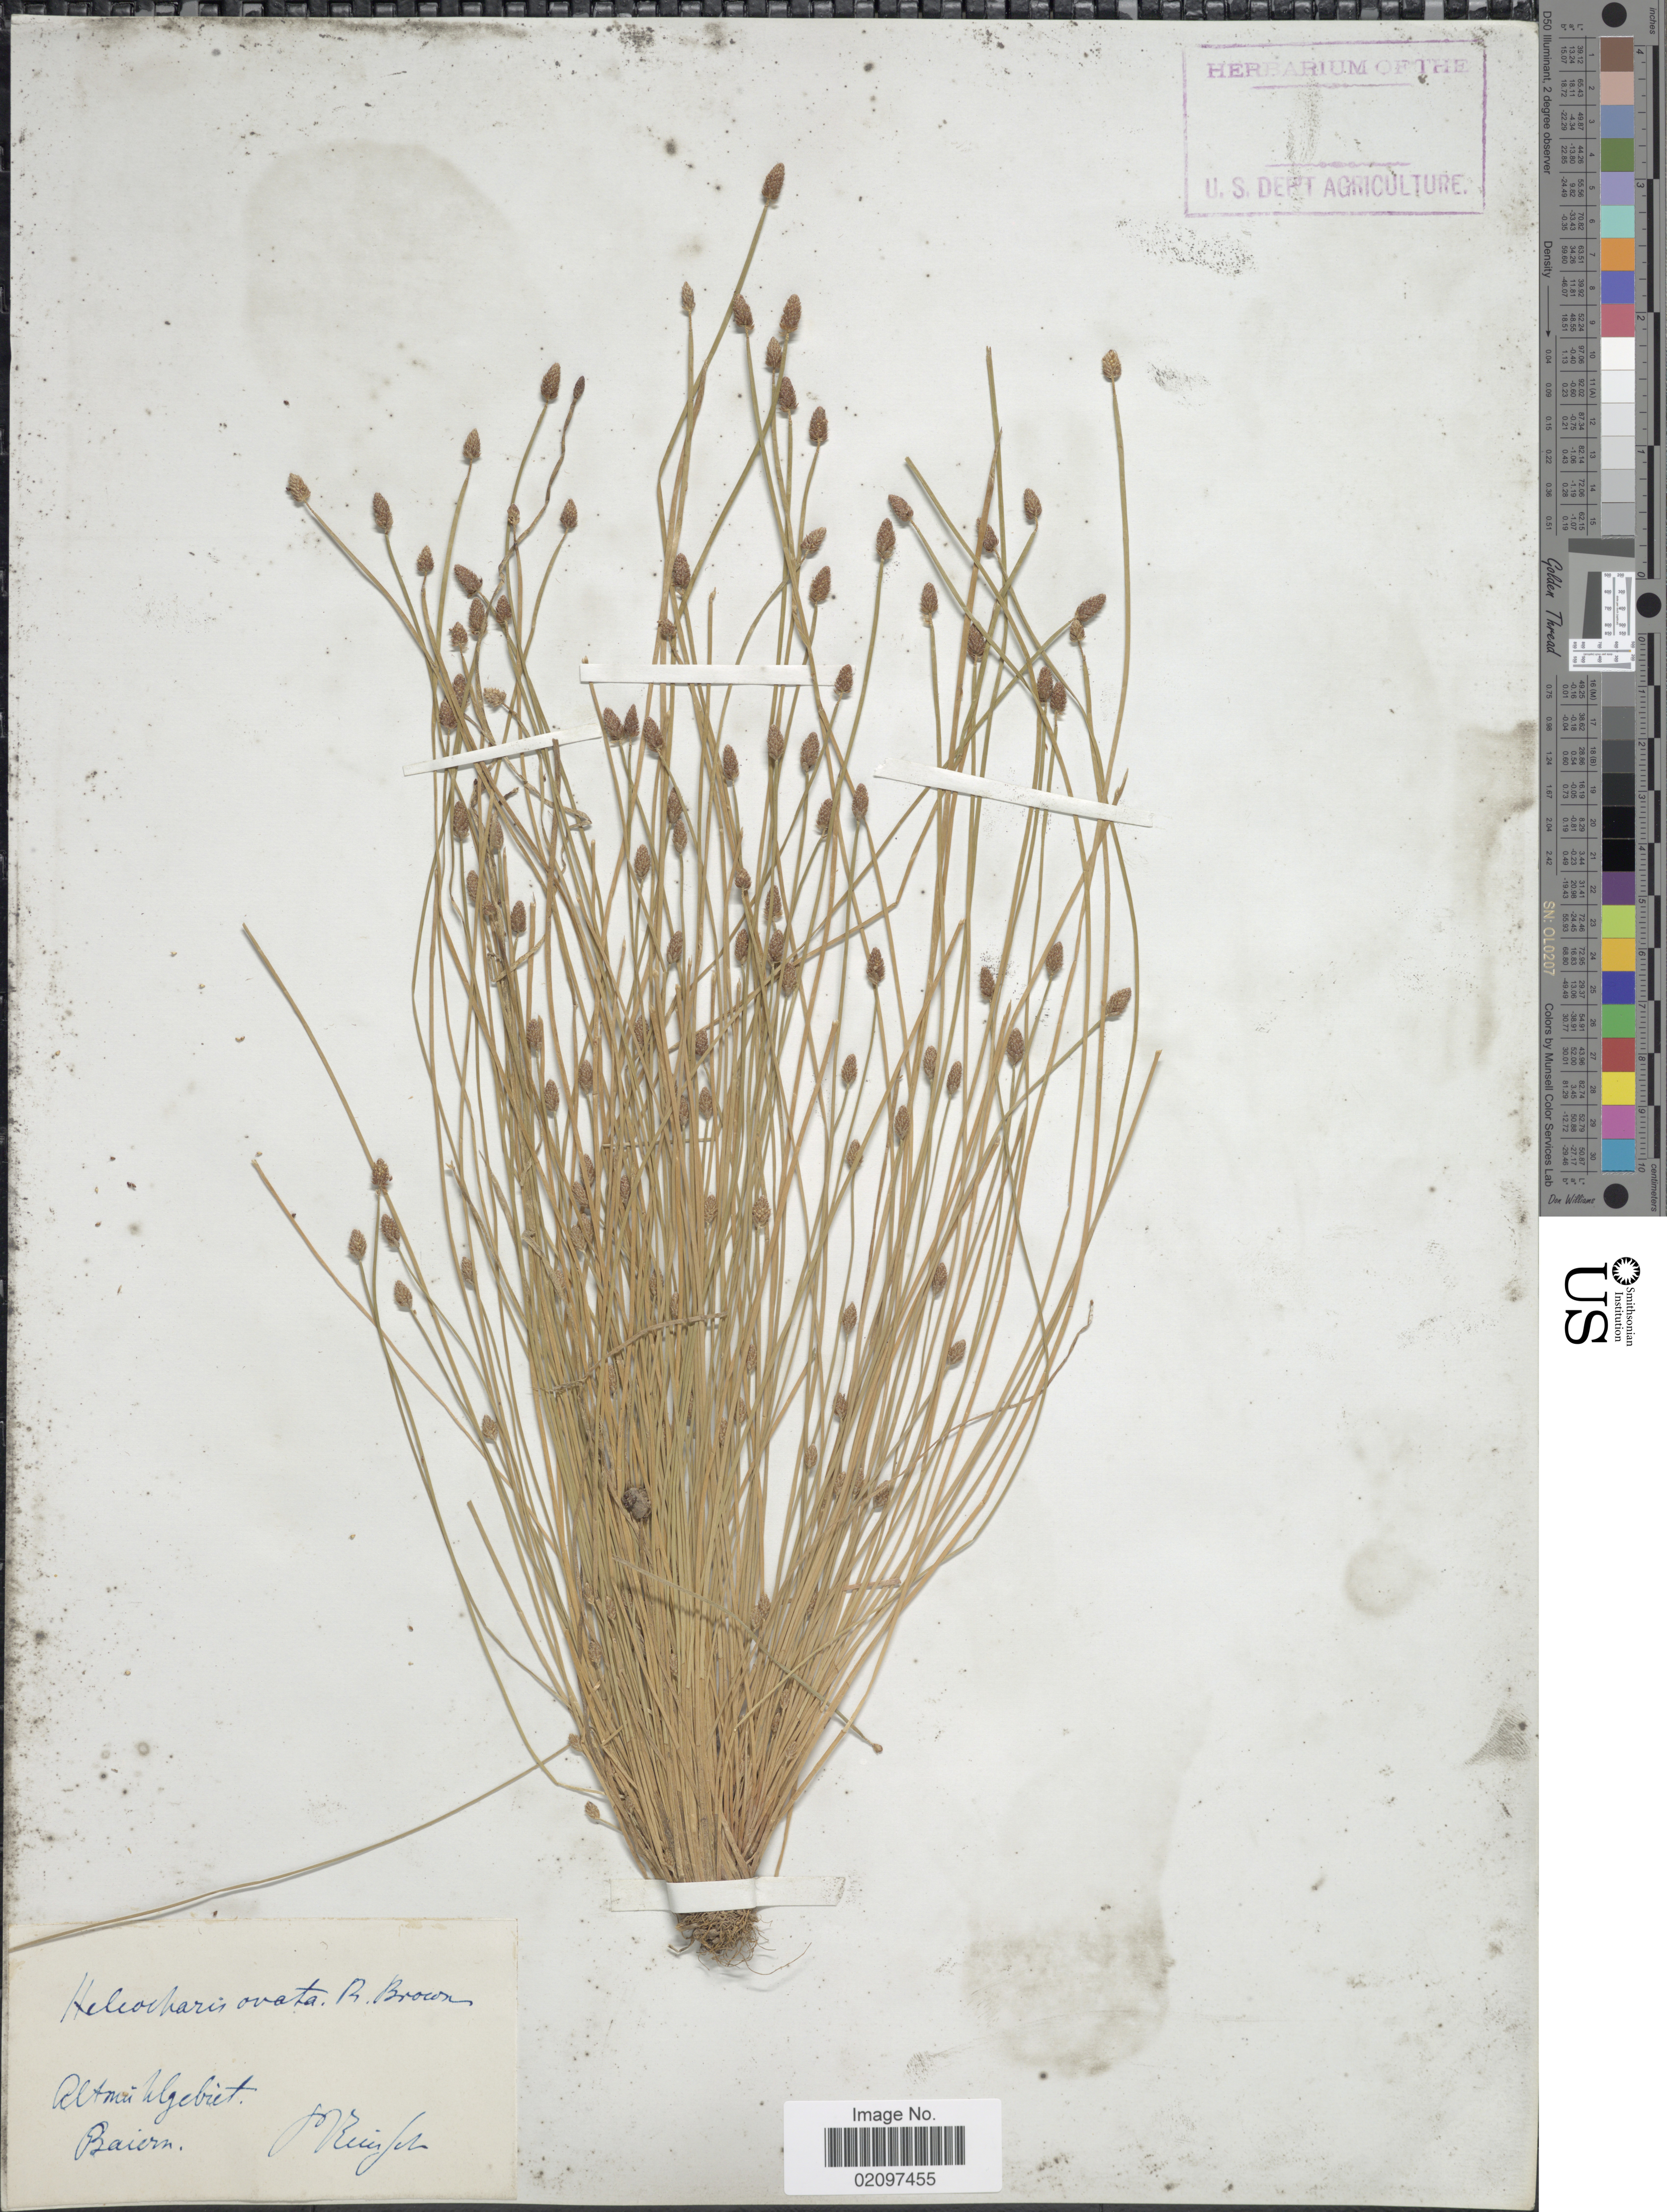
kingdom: Plantae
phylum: Tracheophyta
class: Liliopsida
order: Poales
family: Cyperaceae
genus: Eleocharis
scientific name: Eleocharis ovata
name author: (Roth) Roem. & Schult.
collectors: P.F. Reinsch (herbarium)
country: Germany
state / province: Bayern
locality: AltmihGebiet [interpreted], Baiern.